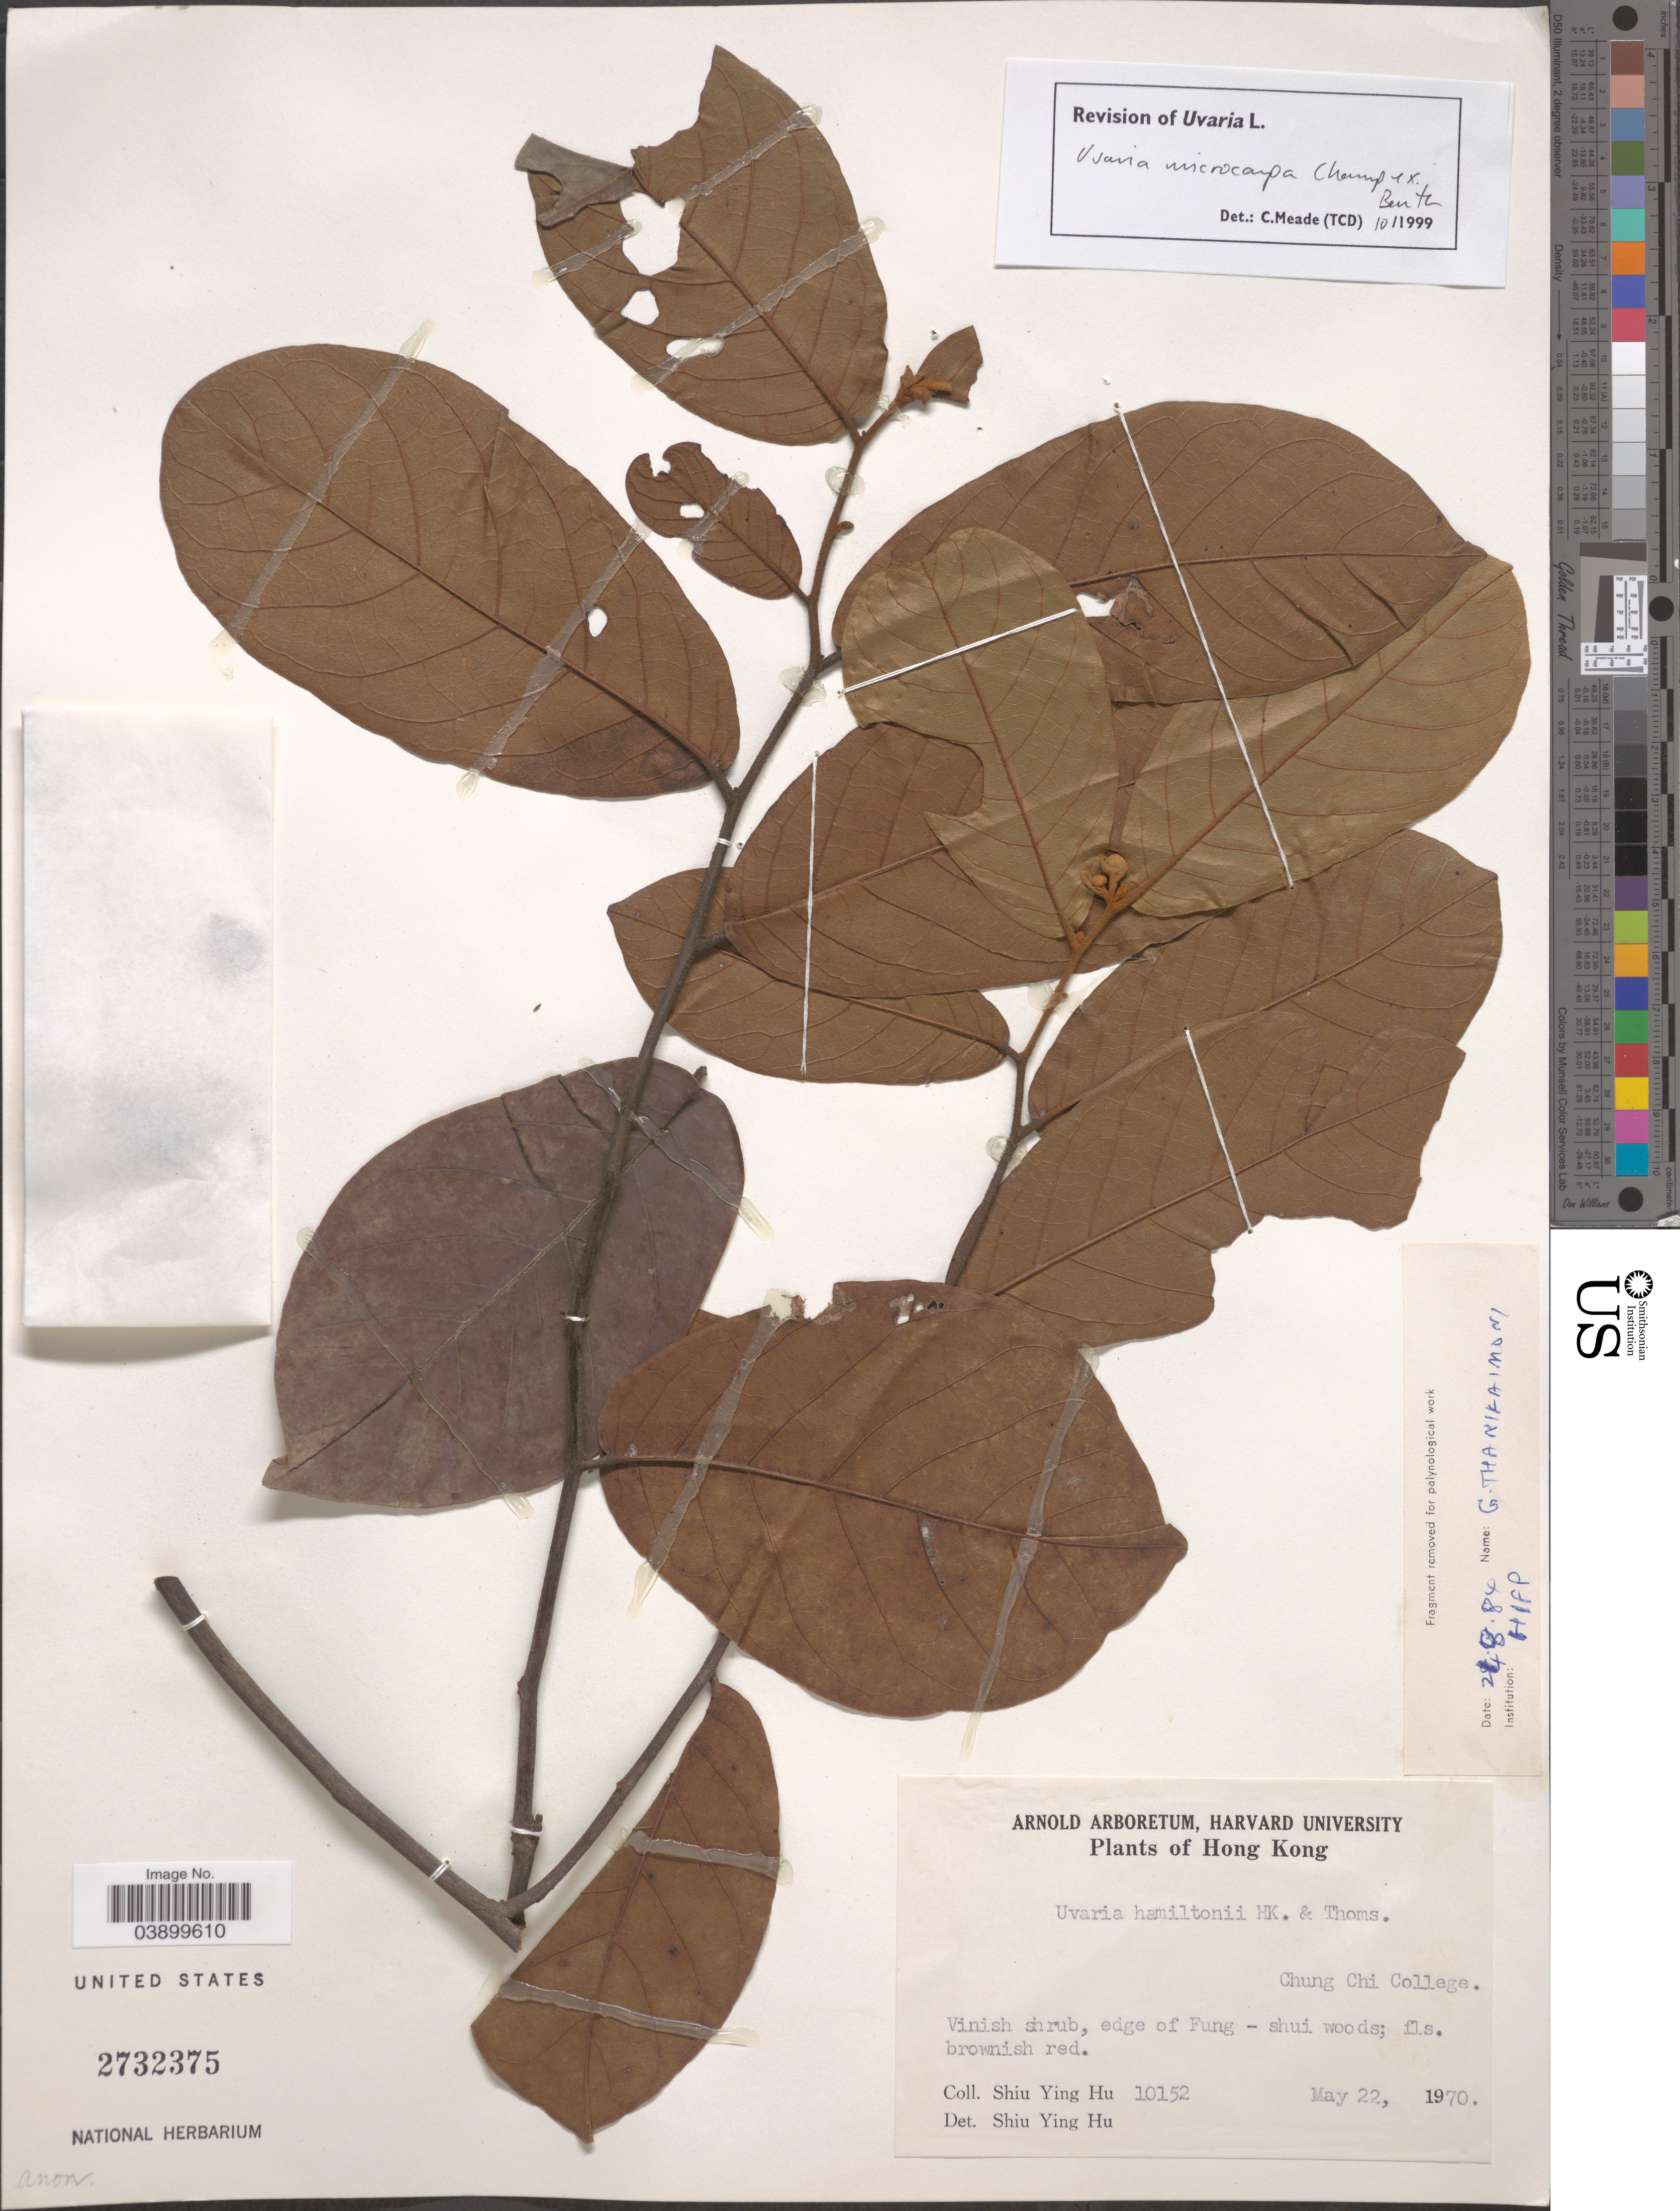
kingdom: Plantae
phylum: Tracheophyta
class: Magnoliopsida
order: Magnoliales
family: Annonaceae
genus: Uvaria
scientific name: Uvaria microcarpa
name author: Champ. ex Benth.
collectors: S. Y. Hu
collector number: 10152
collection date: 1970-05-22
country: China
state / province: Hong Kong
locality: Chung Chi College. Edge of Fung.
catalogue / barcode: US 2732375